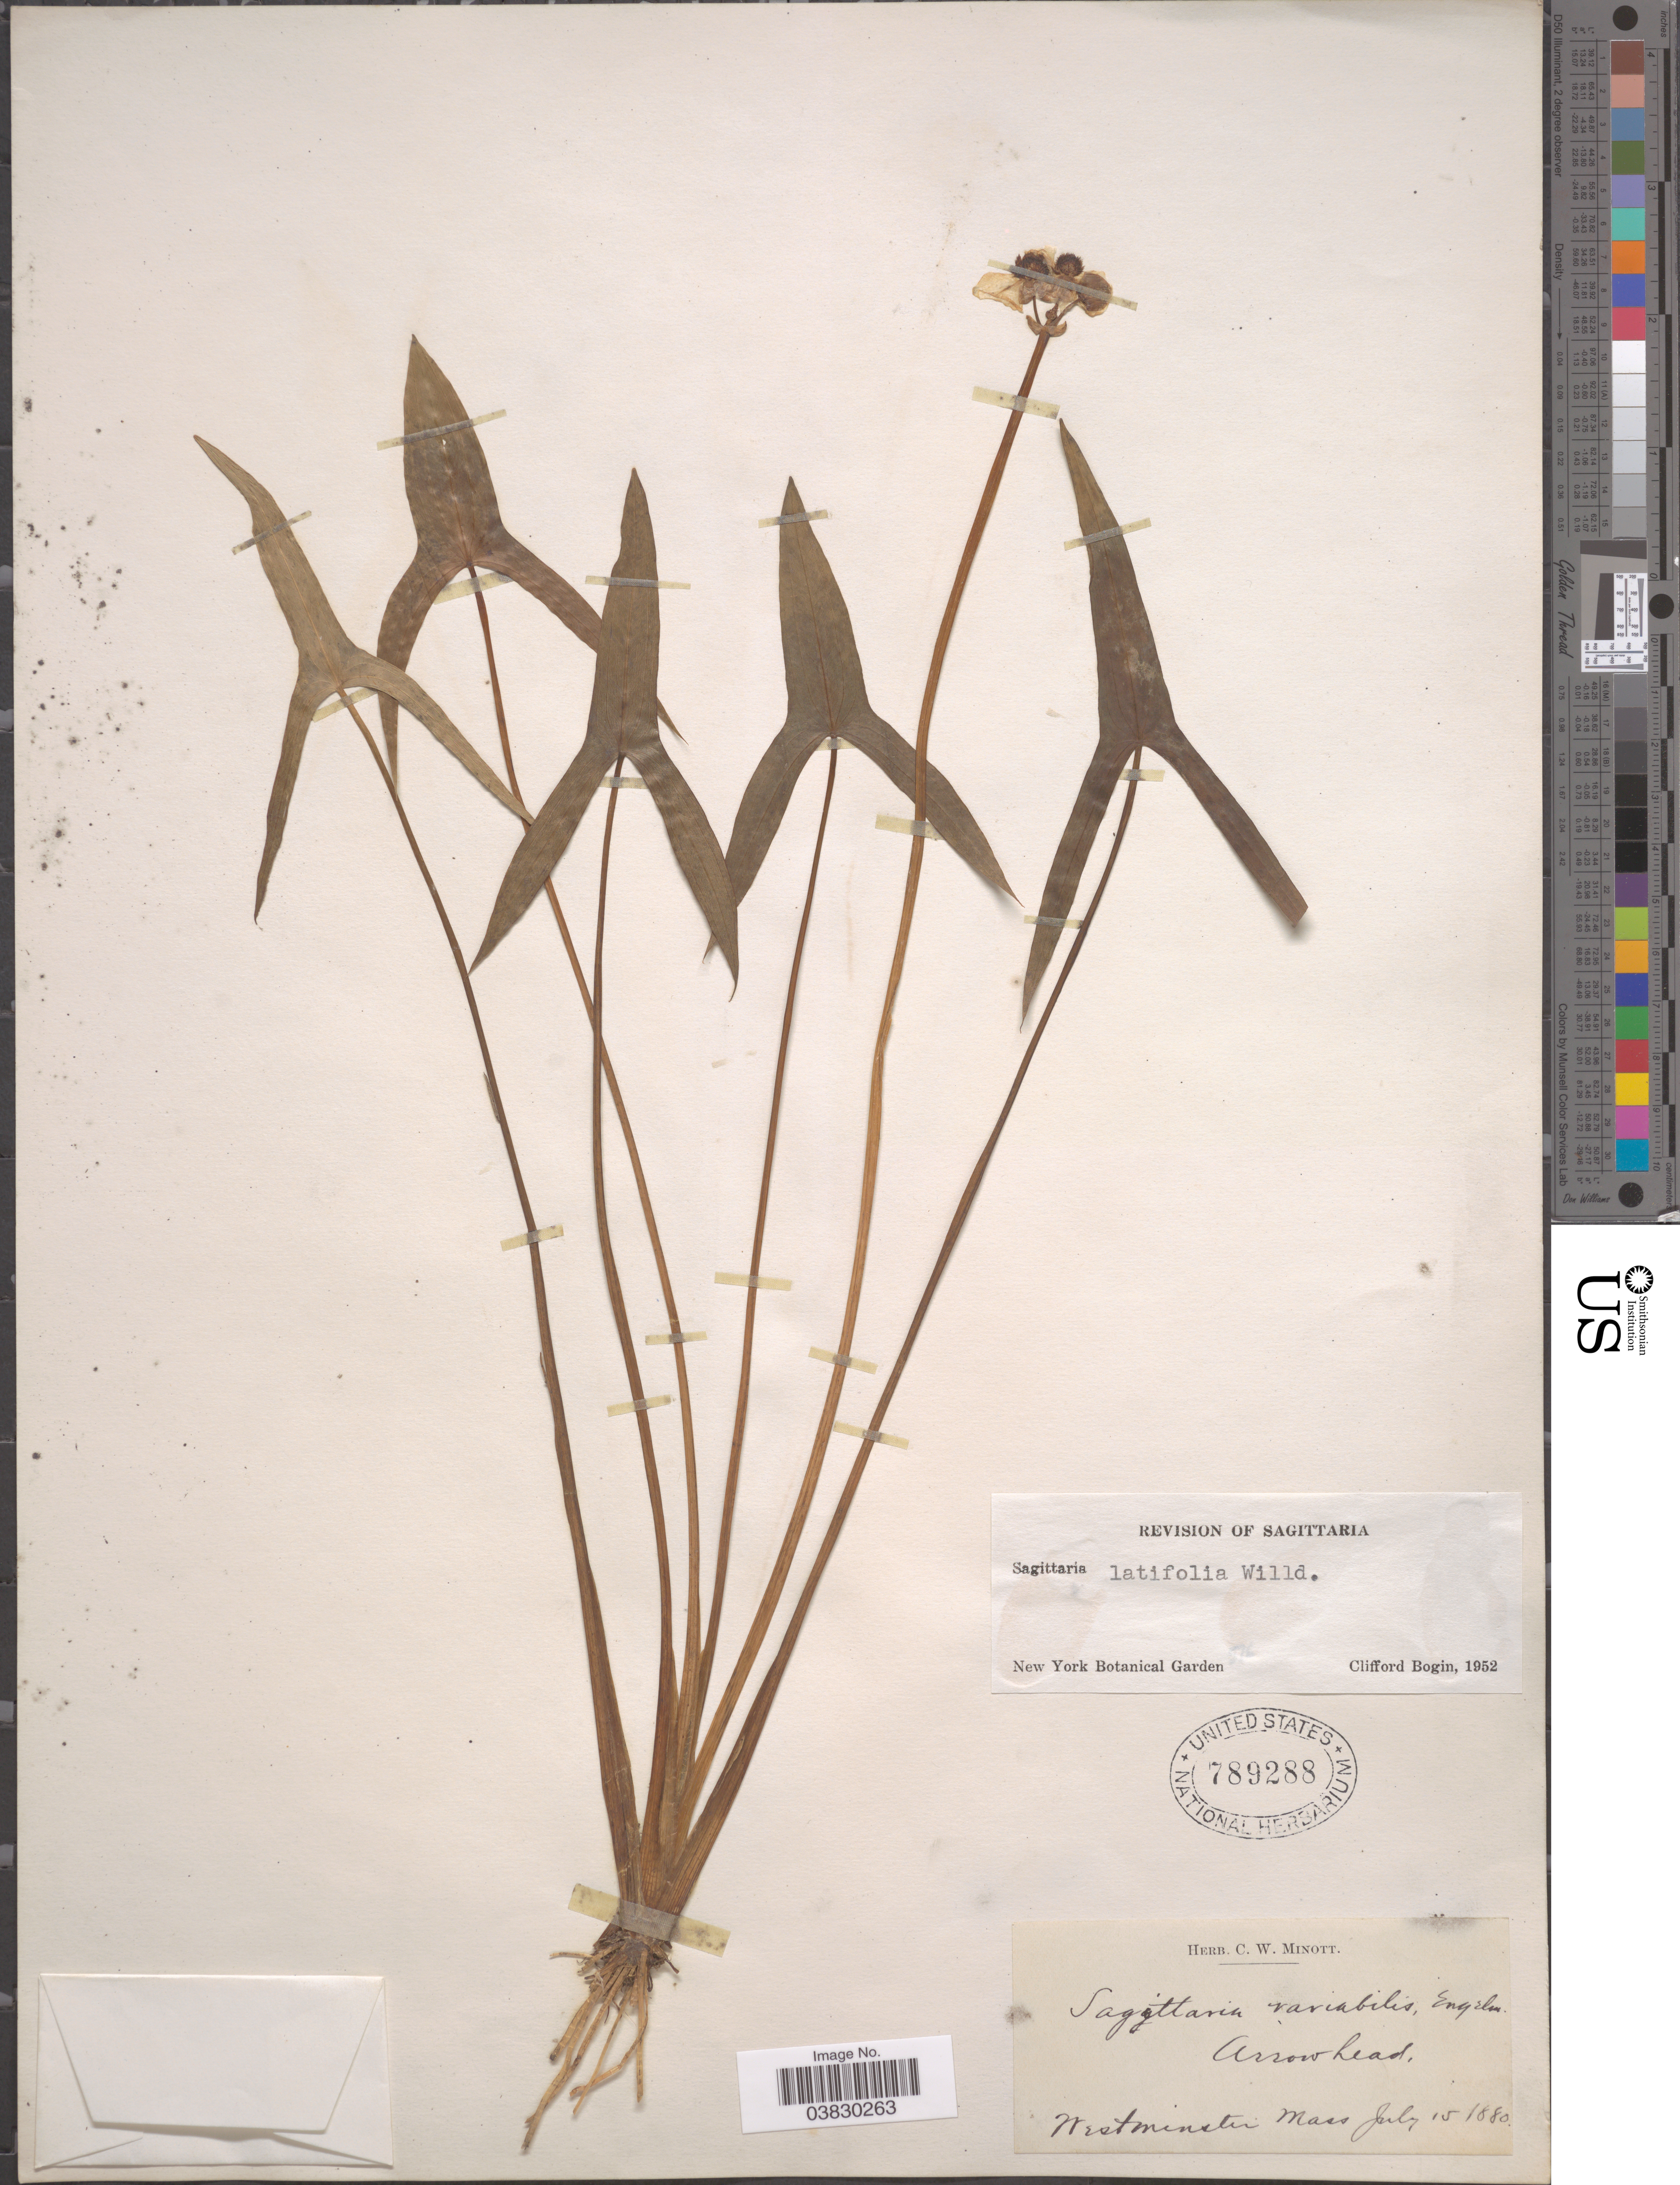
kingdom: Plantae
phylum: Tracheophyta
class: Liliopsida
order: Alismatales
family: Alismataceae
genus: Sagittaria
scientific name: Sagittaria latifolia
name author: Willd.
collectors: ex herb. C. W. Minott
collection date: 1880-07-15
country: United States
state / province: Massachusetts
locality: Arrowhead. Westminster.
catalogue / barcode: US 789288